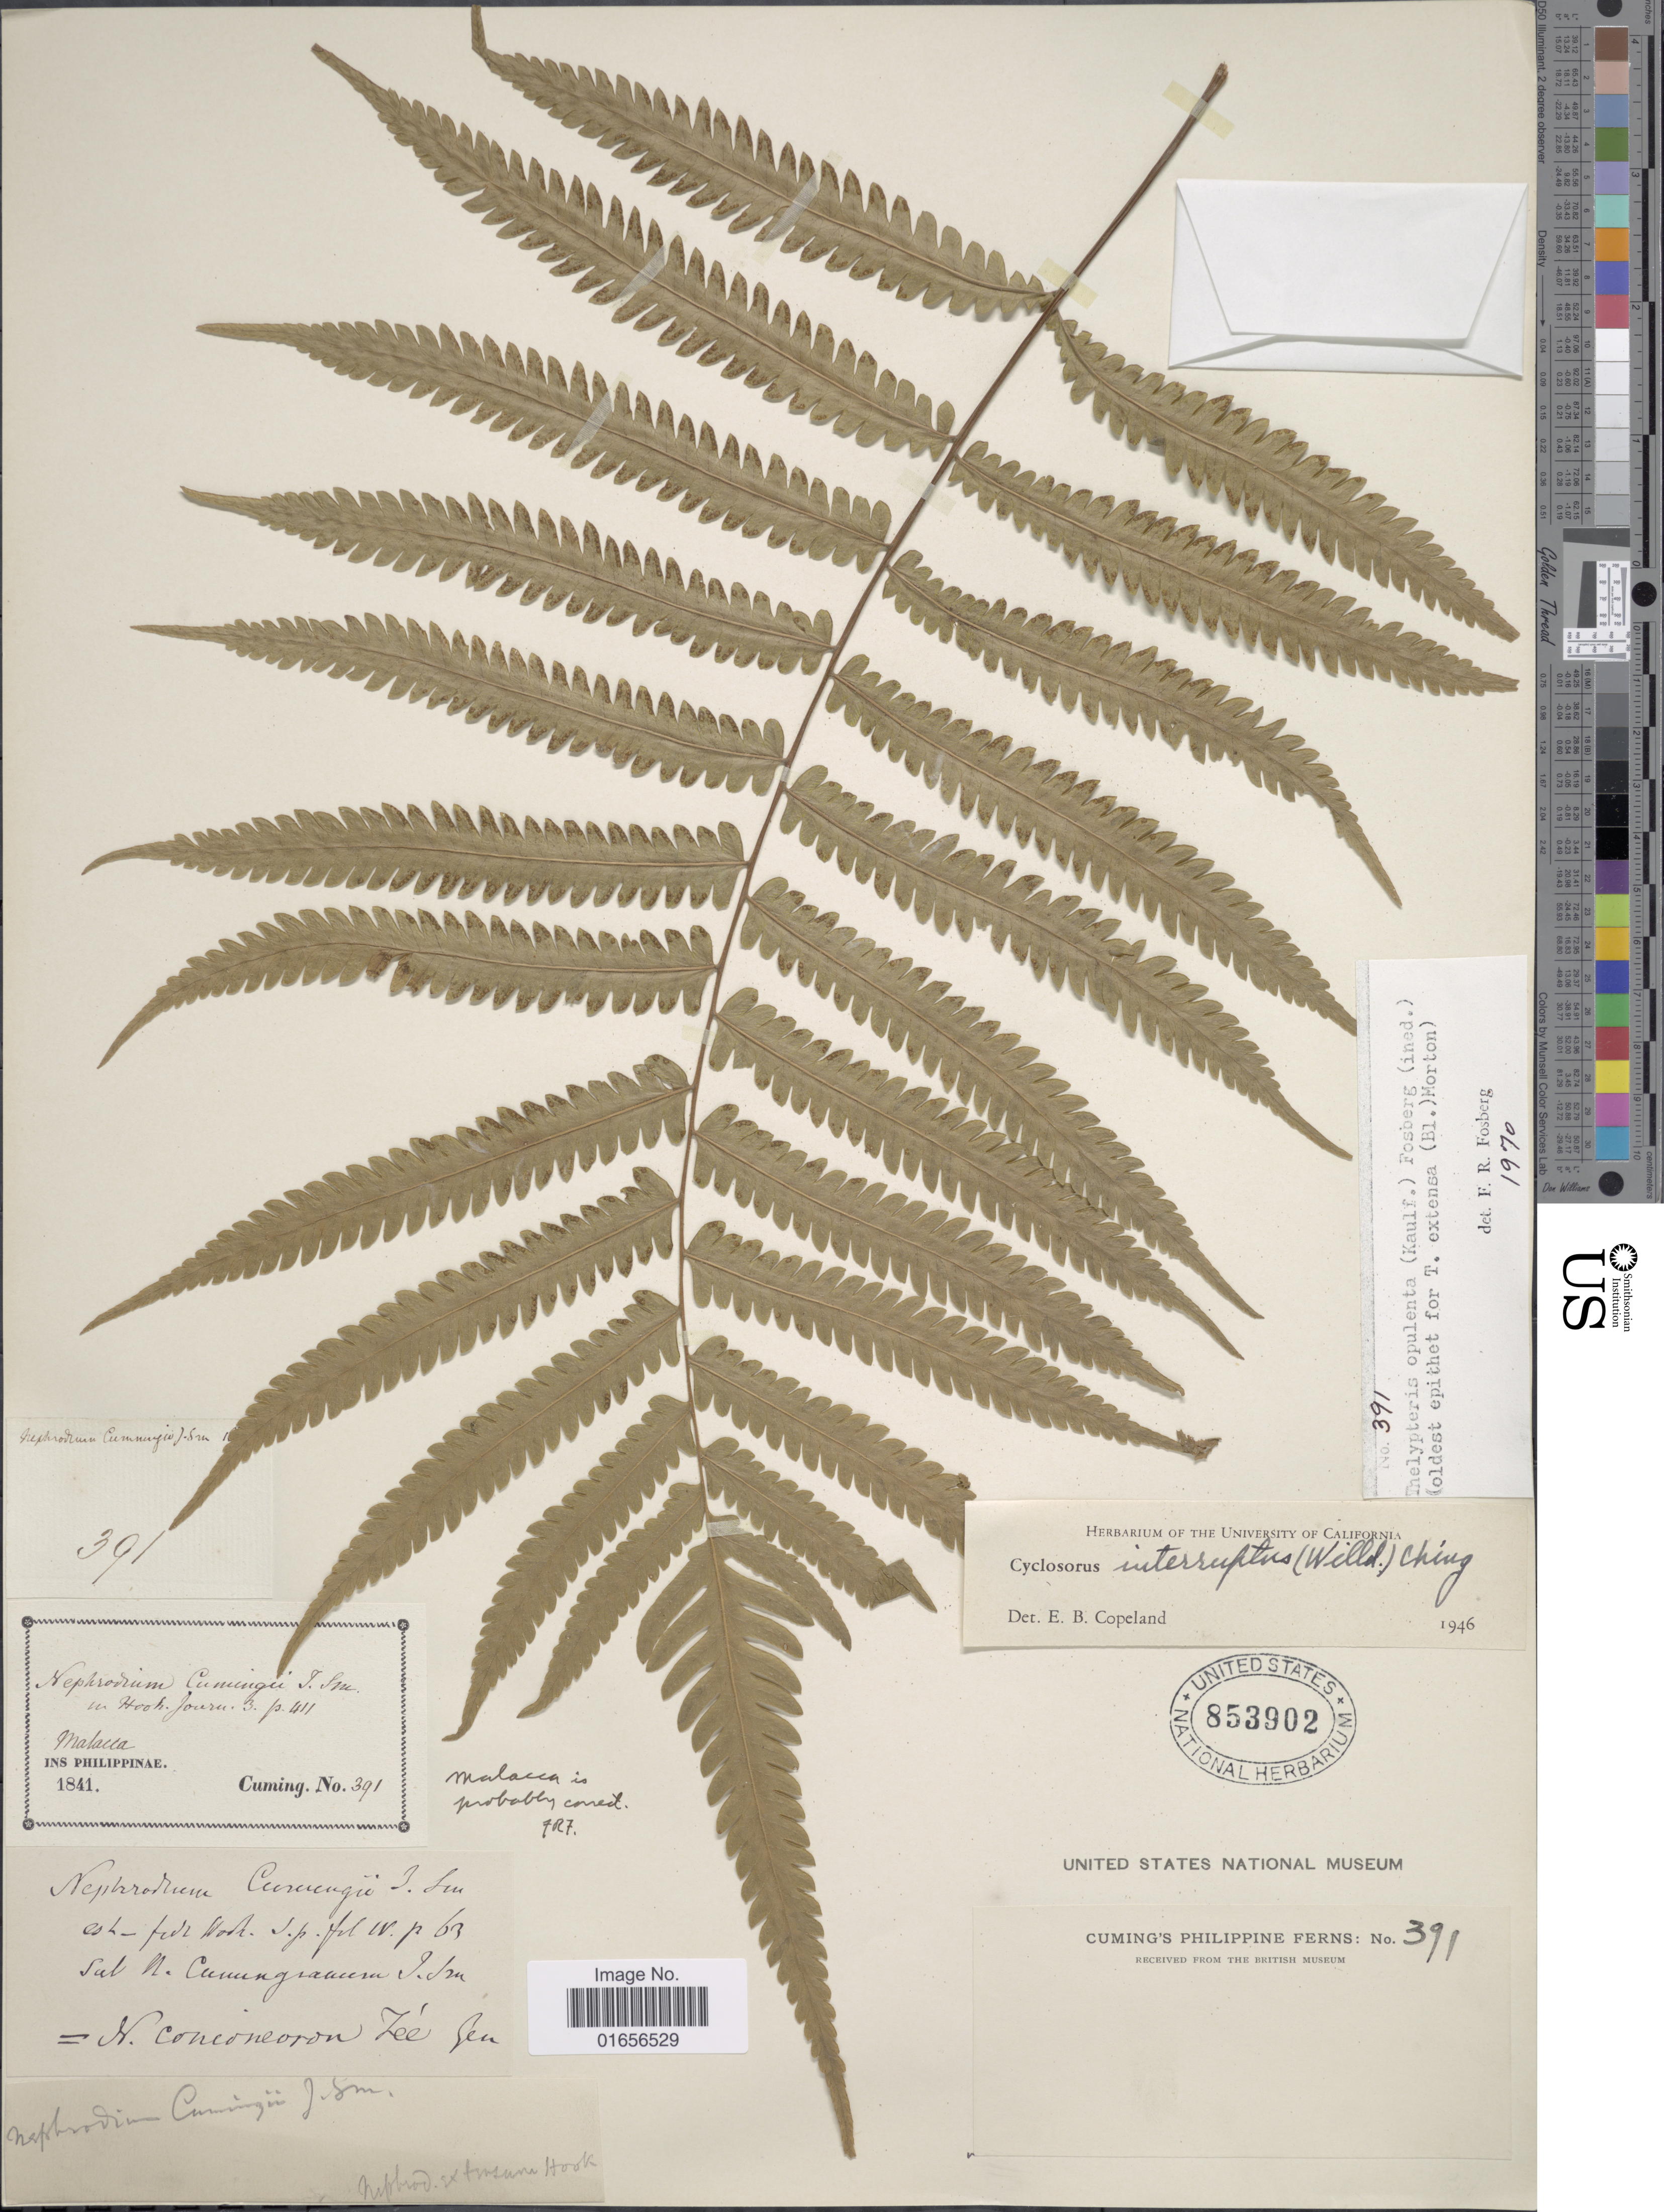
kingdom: Plantae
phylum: Tracheophyta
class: Polypodiopsida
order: Polypodiales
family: Thelypteridaceae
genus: Amphineuron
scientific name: Amphineuron opulentum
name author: (Kaulf.) Holttum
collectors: -. Cuming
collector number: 391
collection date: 1841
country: Philippines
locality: Malacca, Ins Philippinae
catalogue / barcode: US 853902